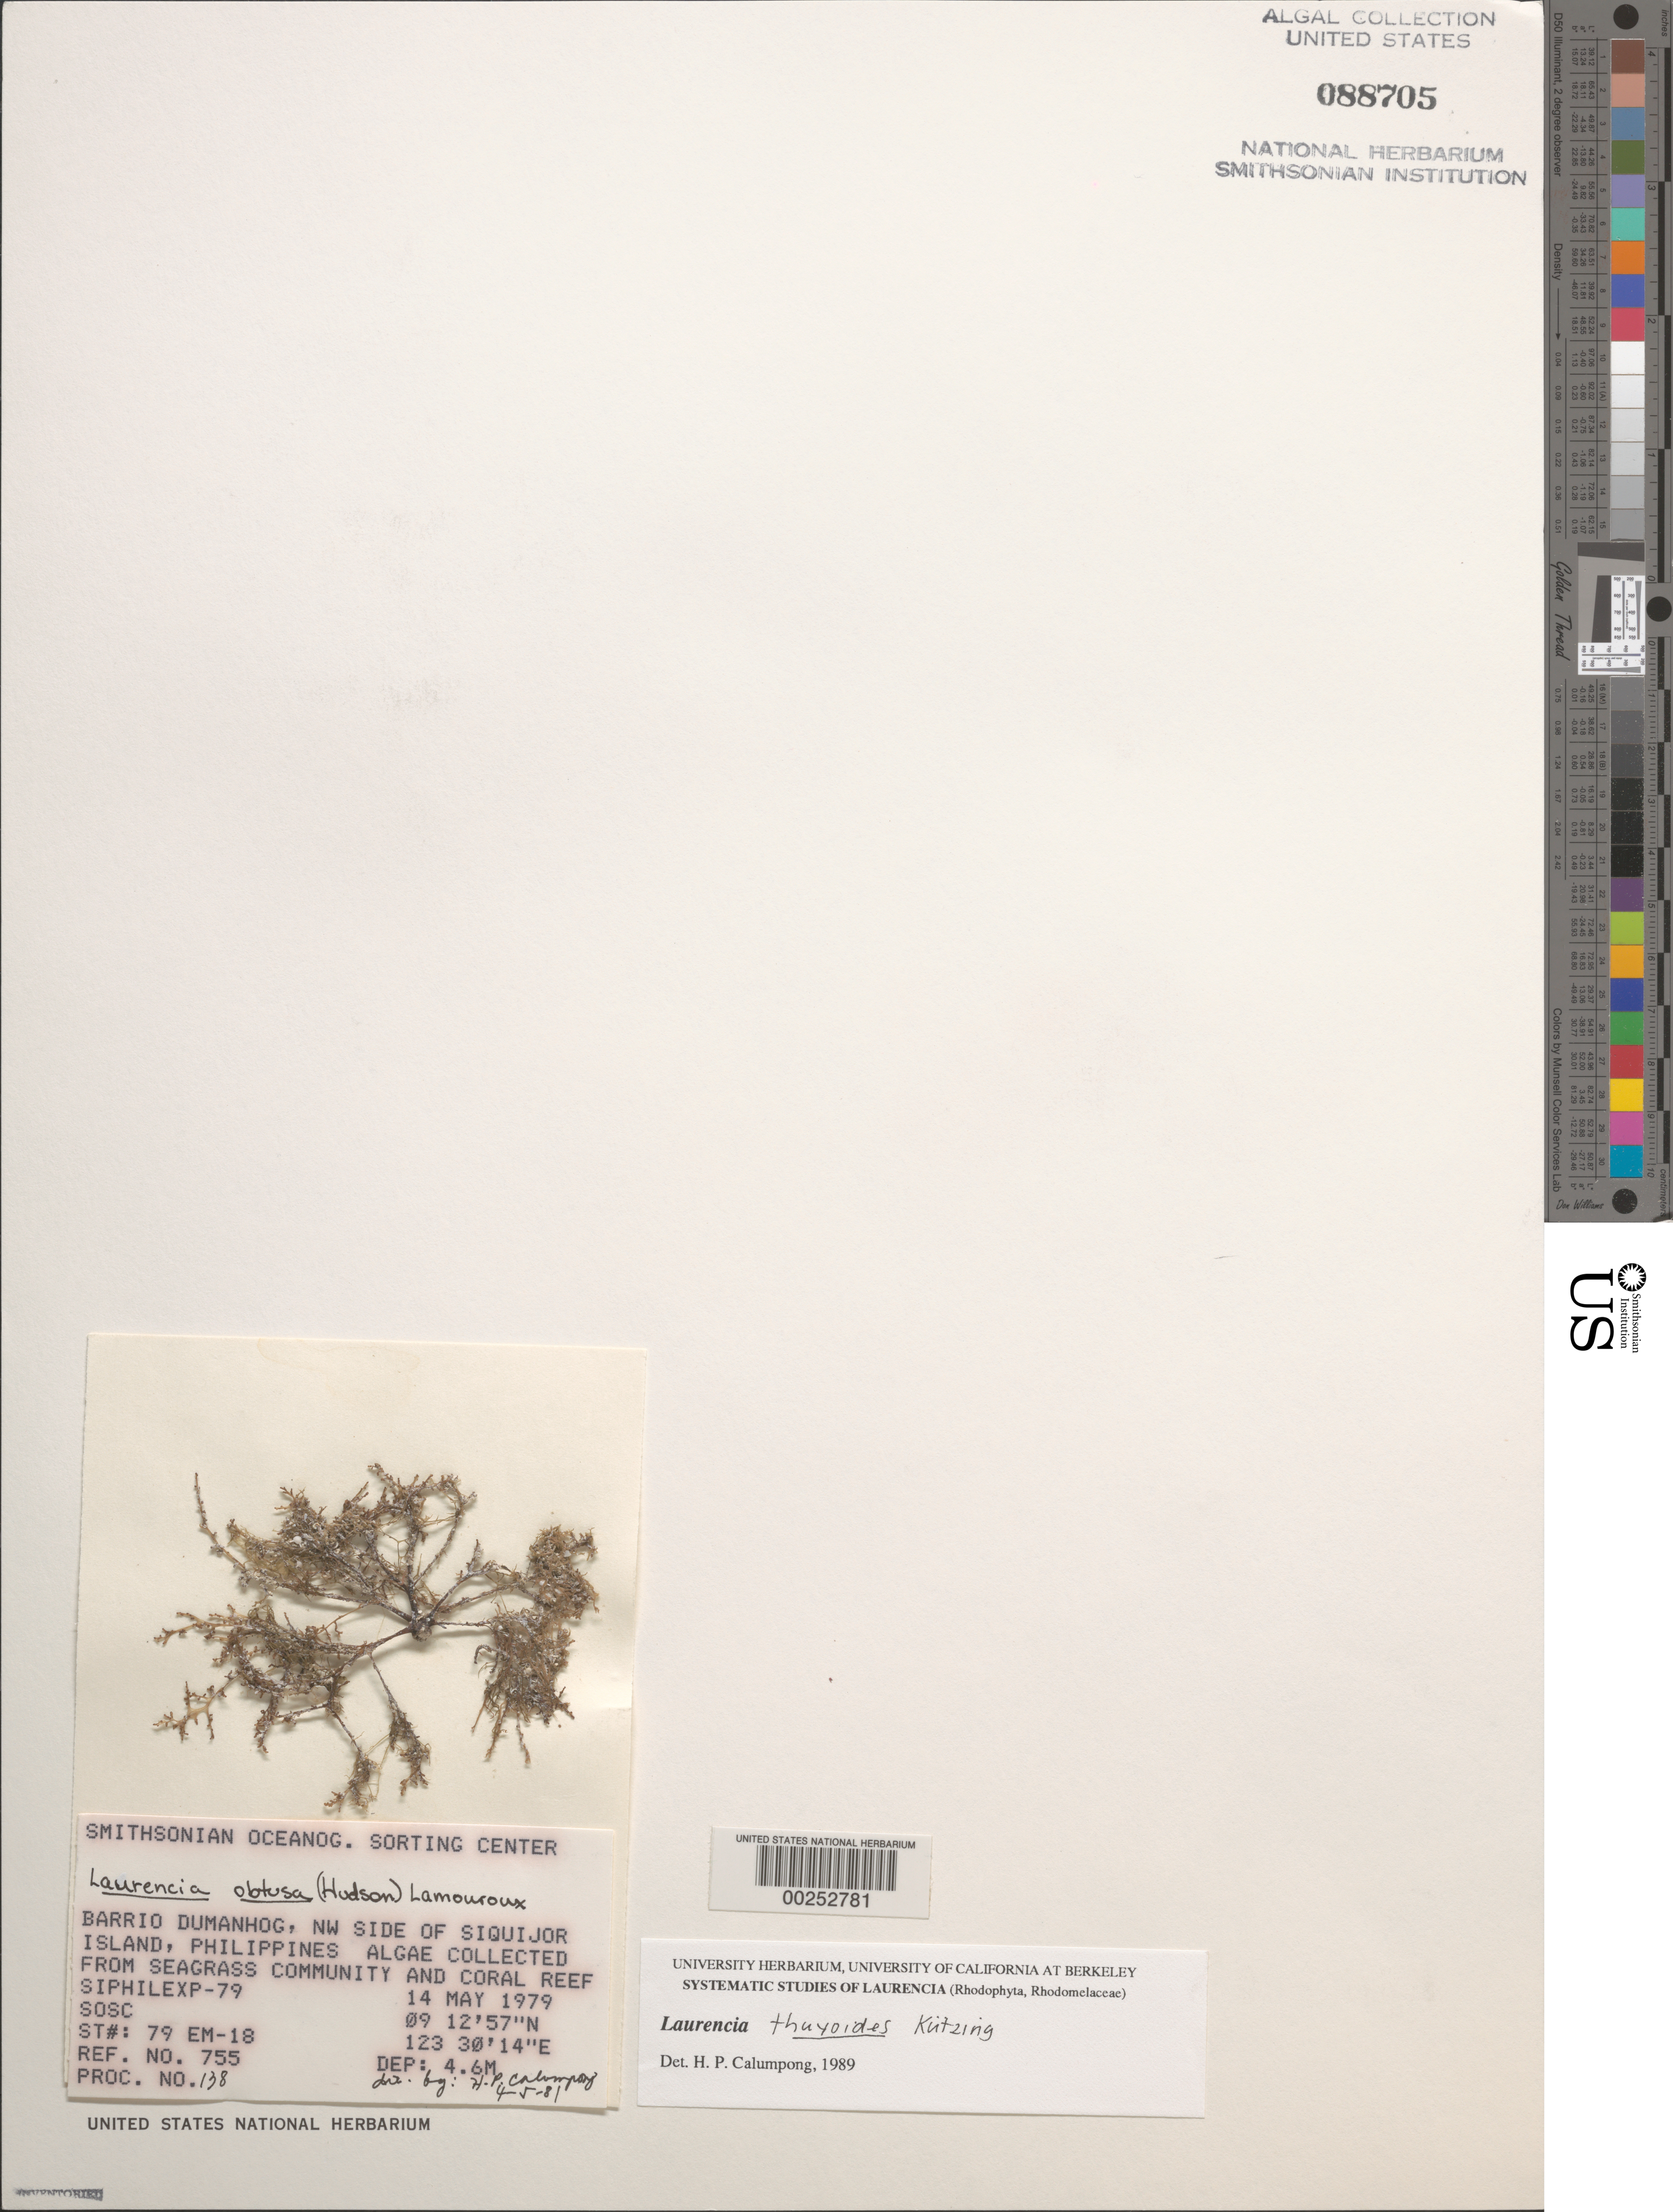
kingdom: Plantae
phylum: Rhodophyta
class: Florideophyceae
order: Ceramiales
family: Rhodomelaceae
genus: Palisada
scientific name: Palisada thuyoides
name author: (Kützing) Cassano et al.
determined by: Algae name updating Project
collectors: SOSC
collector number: Station 79 Em-18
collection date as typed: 14 May 1979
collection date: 1979-05-14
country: Philippines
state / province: Central Visayas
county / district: Siquijor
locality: Visayan, Siquijor island, barrio dumanhog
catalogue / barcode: US 88705